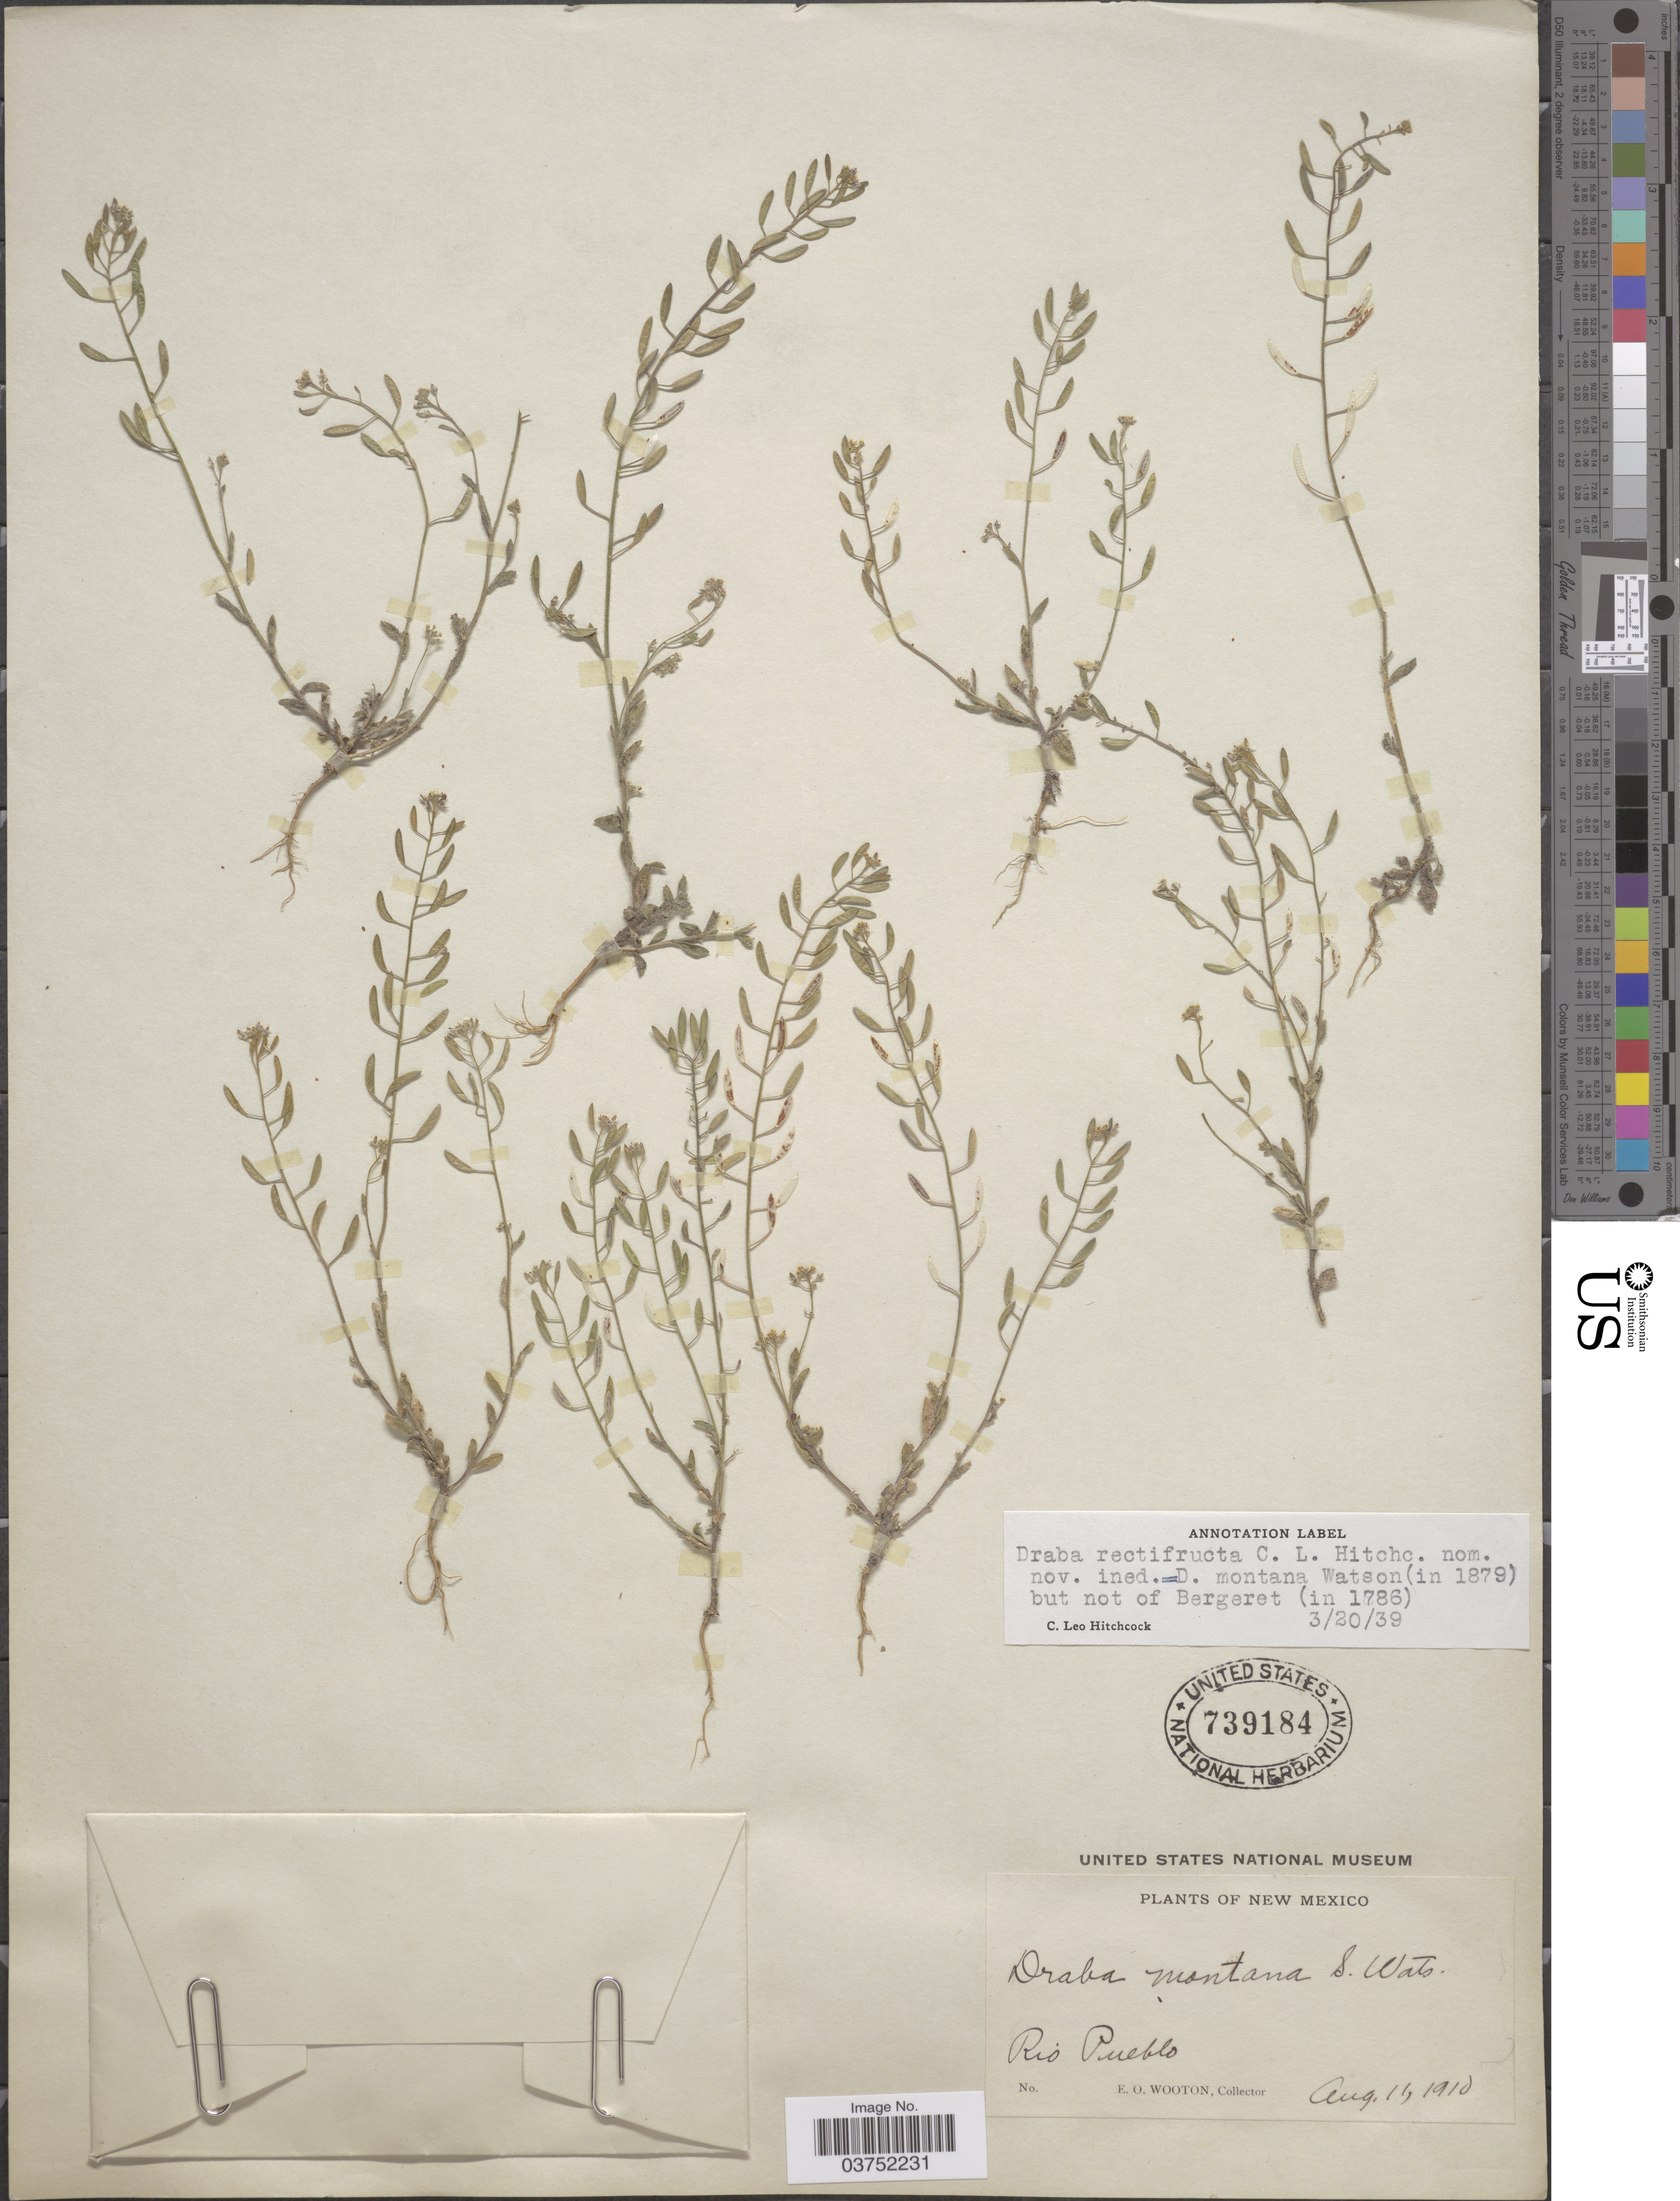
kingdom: Plantae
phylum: Tracheophyta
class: Magnoliopsida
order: Brassicales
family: Brassicaceae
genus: Draba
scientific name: Draba rectifructa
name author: C.L. Hitchc.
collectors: E. O. Wooton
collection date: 1910-08-11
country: United States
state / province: New Mexico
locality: Rio Pueblo.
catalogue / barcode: US 739184